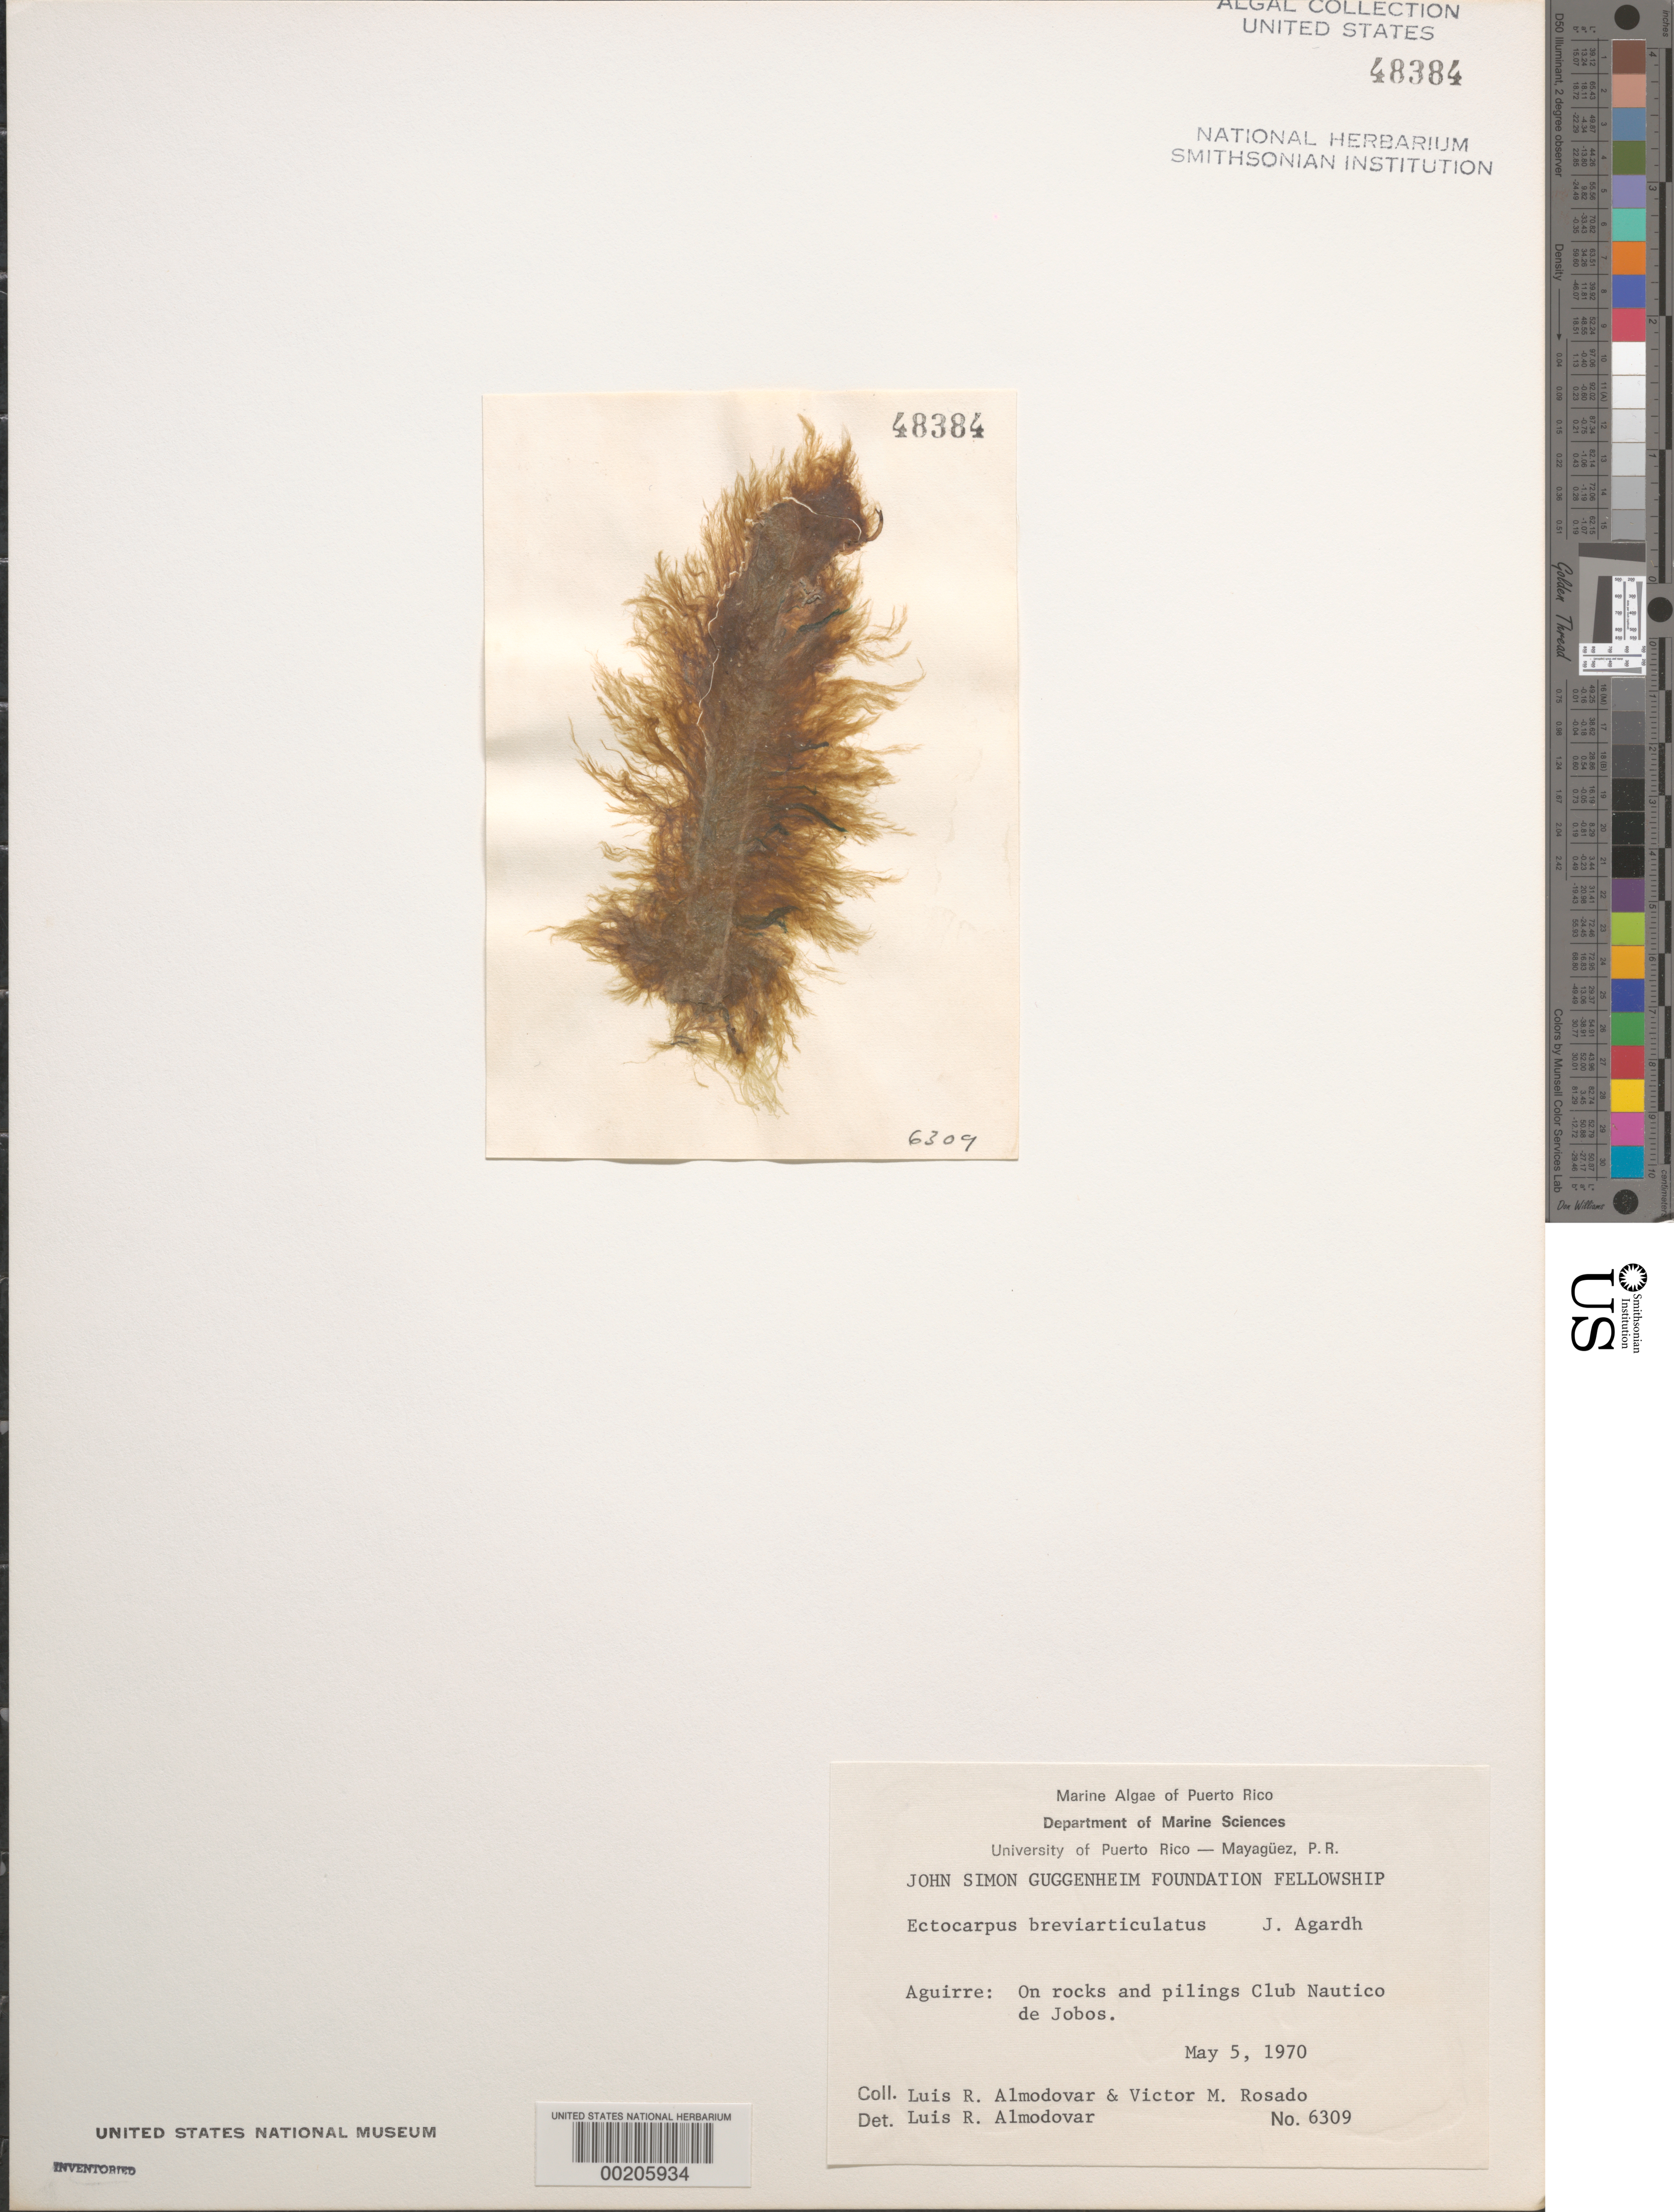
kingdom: Chromista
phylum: Ochrophyta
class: Phaeophyceae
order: Scytothamnales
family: Asteronemataceae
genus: Asteronema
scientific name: Asteronema breviarticulatum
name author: (J. Agardh) Ouriques & Bouzon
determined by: Algae name updating Project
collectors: L. Almodovar & V. Rosado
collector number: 6309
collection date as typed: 05 May 1970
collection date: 1970-05-05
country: Puerto Rico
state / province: Guayama / Salinas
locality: Aguirre, Club Nautico de Jobos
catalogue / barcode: US 48384